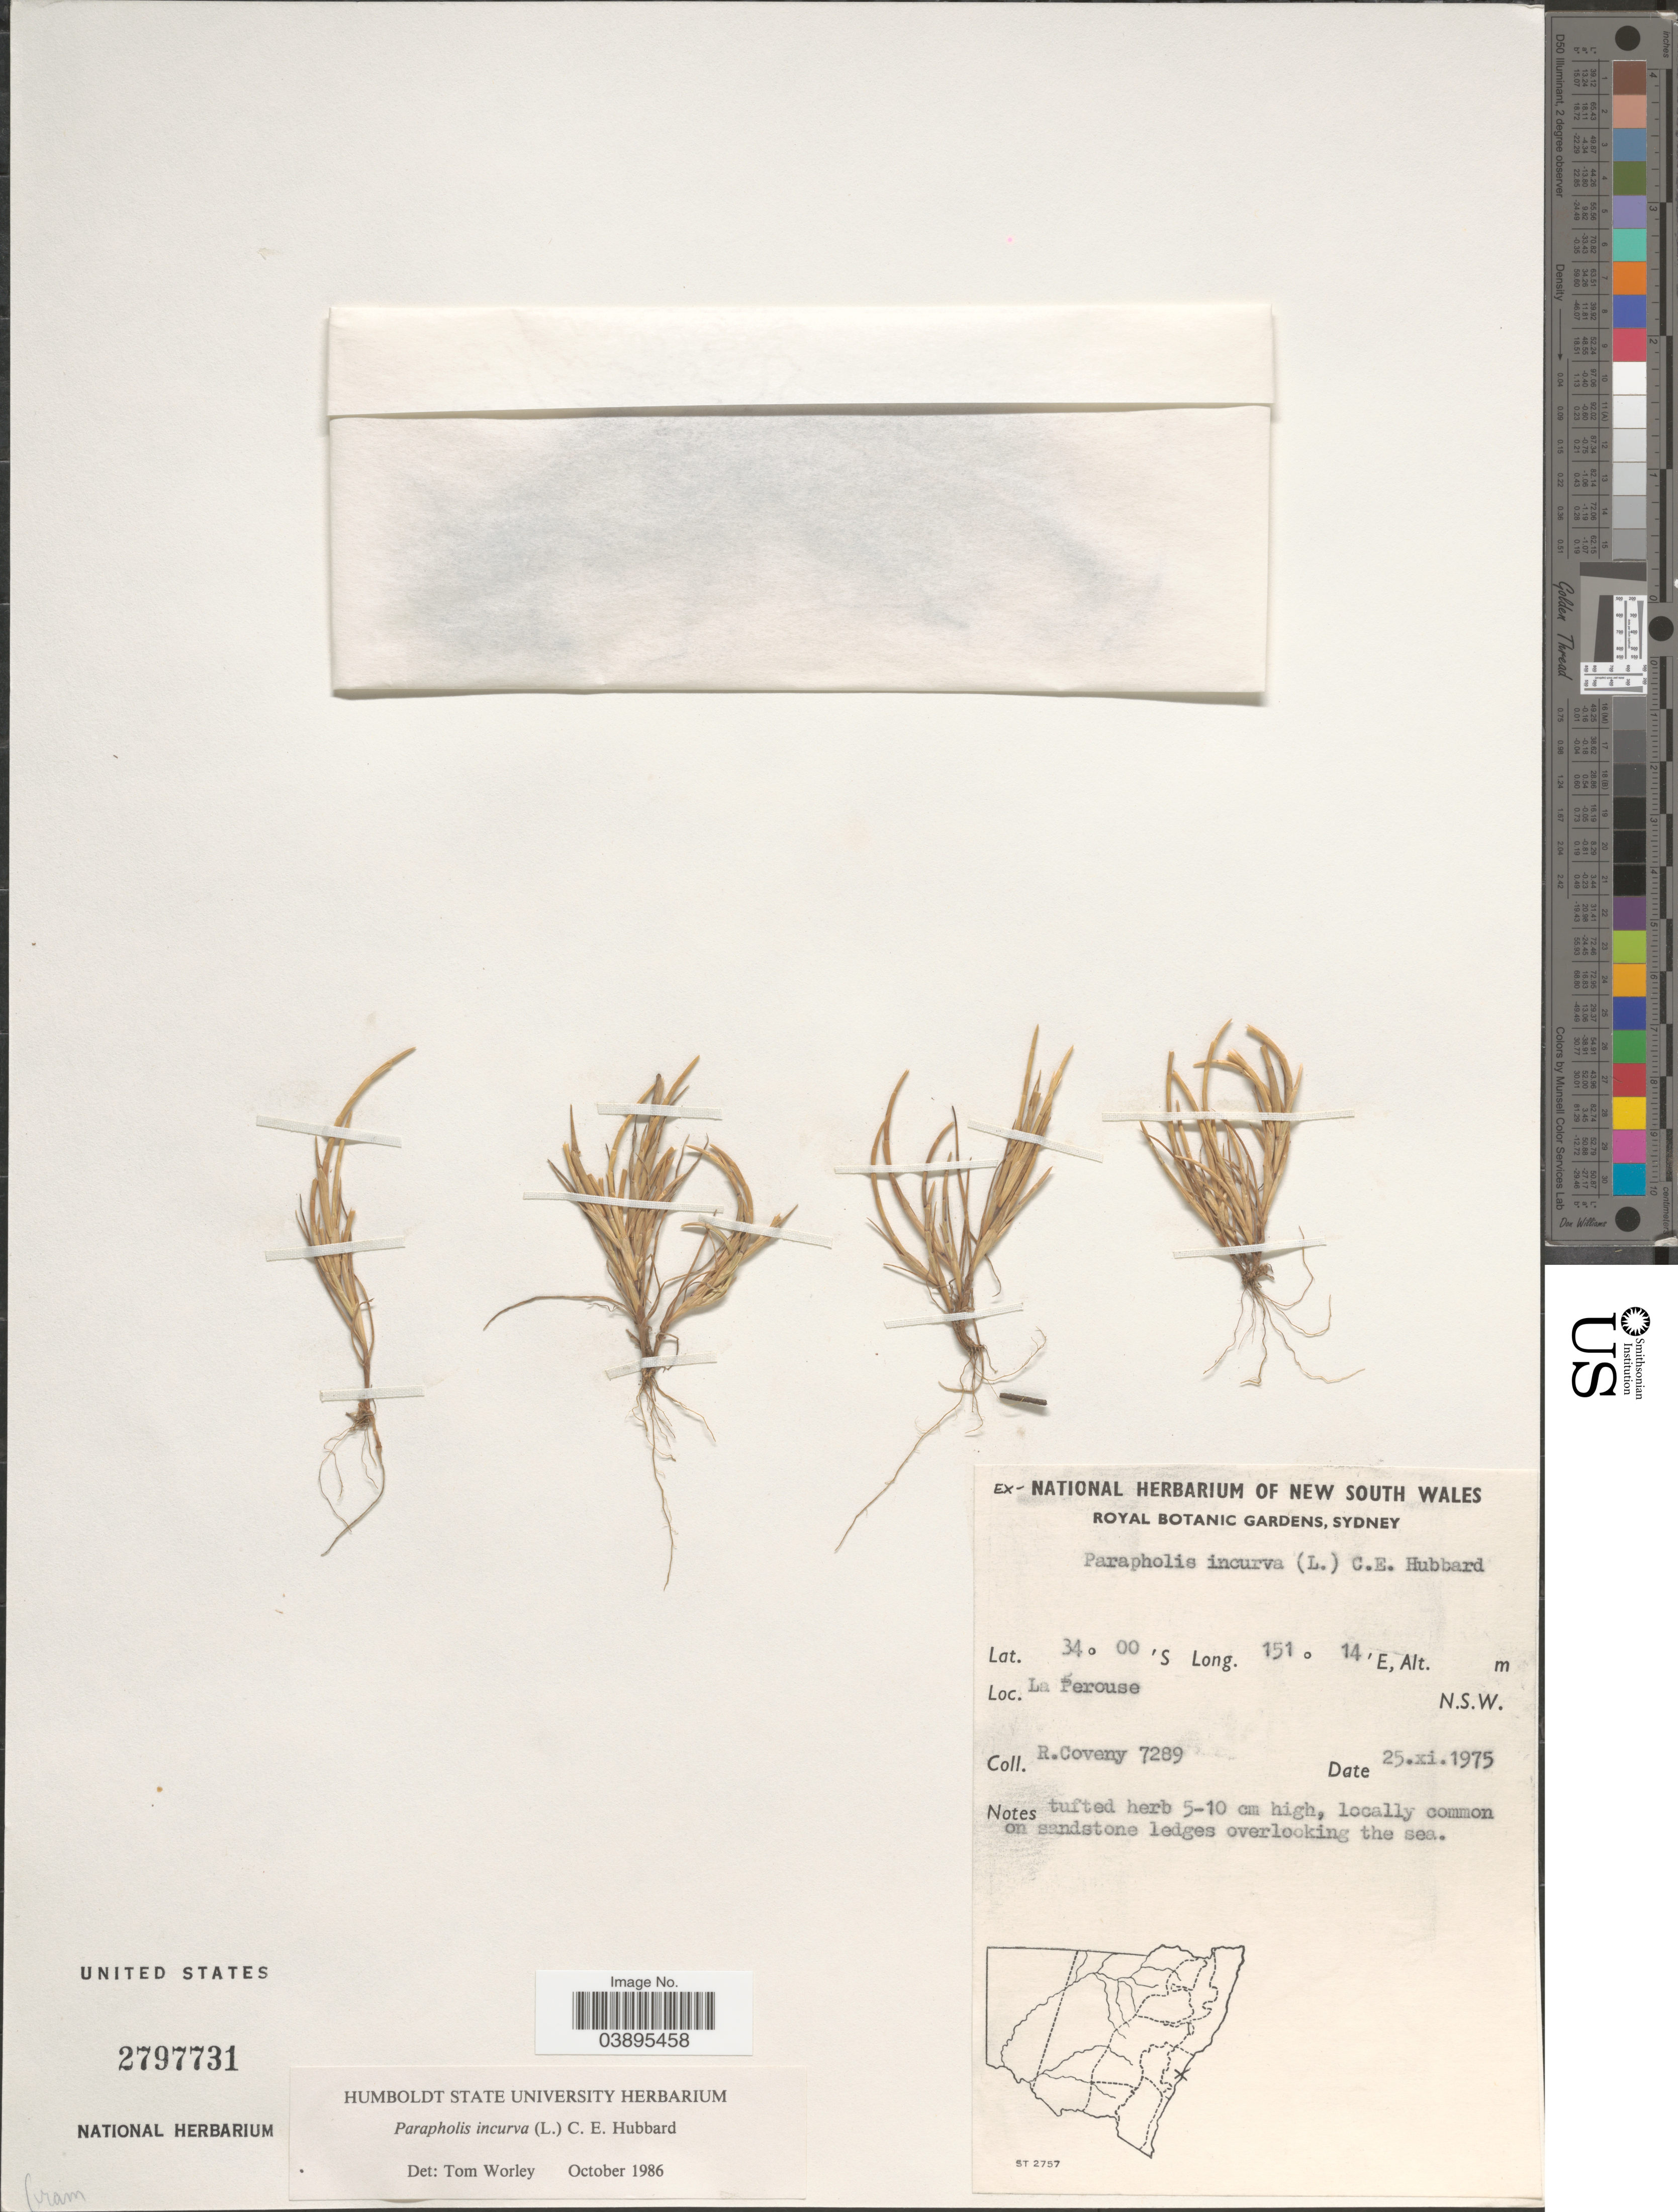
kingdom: Plantae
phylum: Tracheophyta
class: Liliopsida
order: Poales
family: Poaceae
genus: Parapholis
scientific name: Parapholis incurva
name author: (L.) C.E. Hubb.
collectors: R. Coveny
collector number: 7289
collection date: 1975-11-25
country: Australia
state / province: New South Wales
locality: La Perouse.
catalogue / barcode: US 2797731